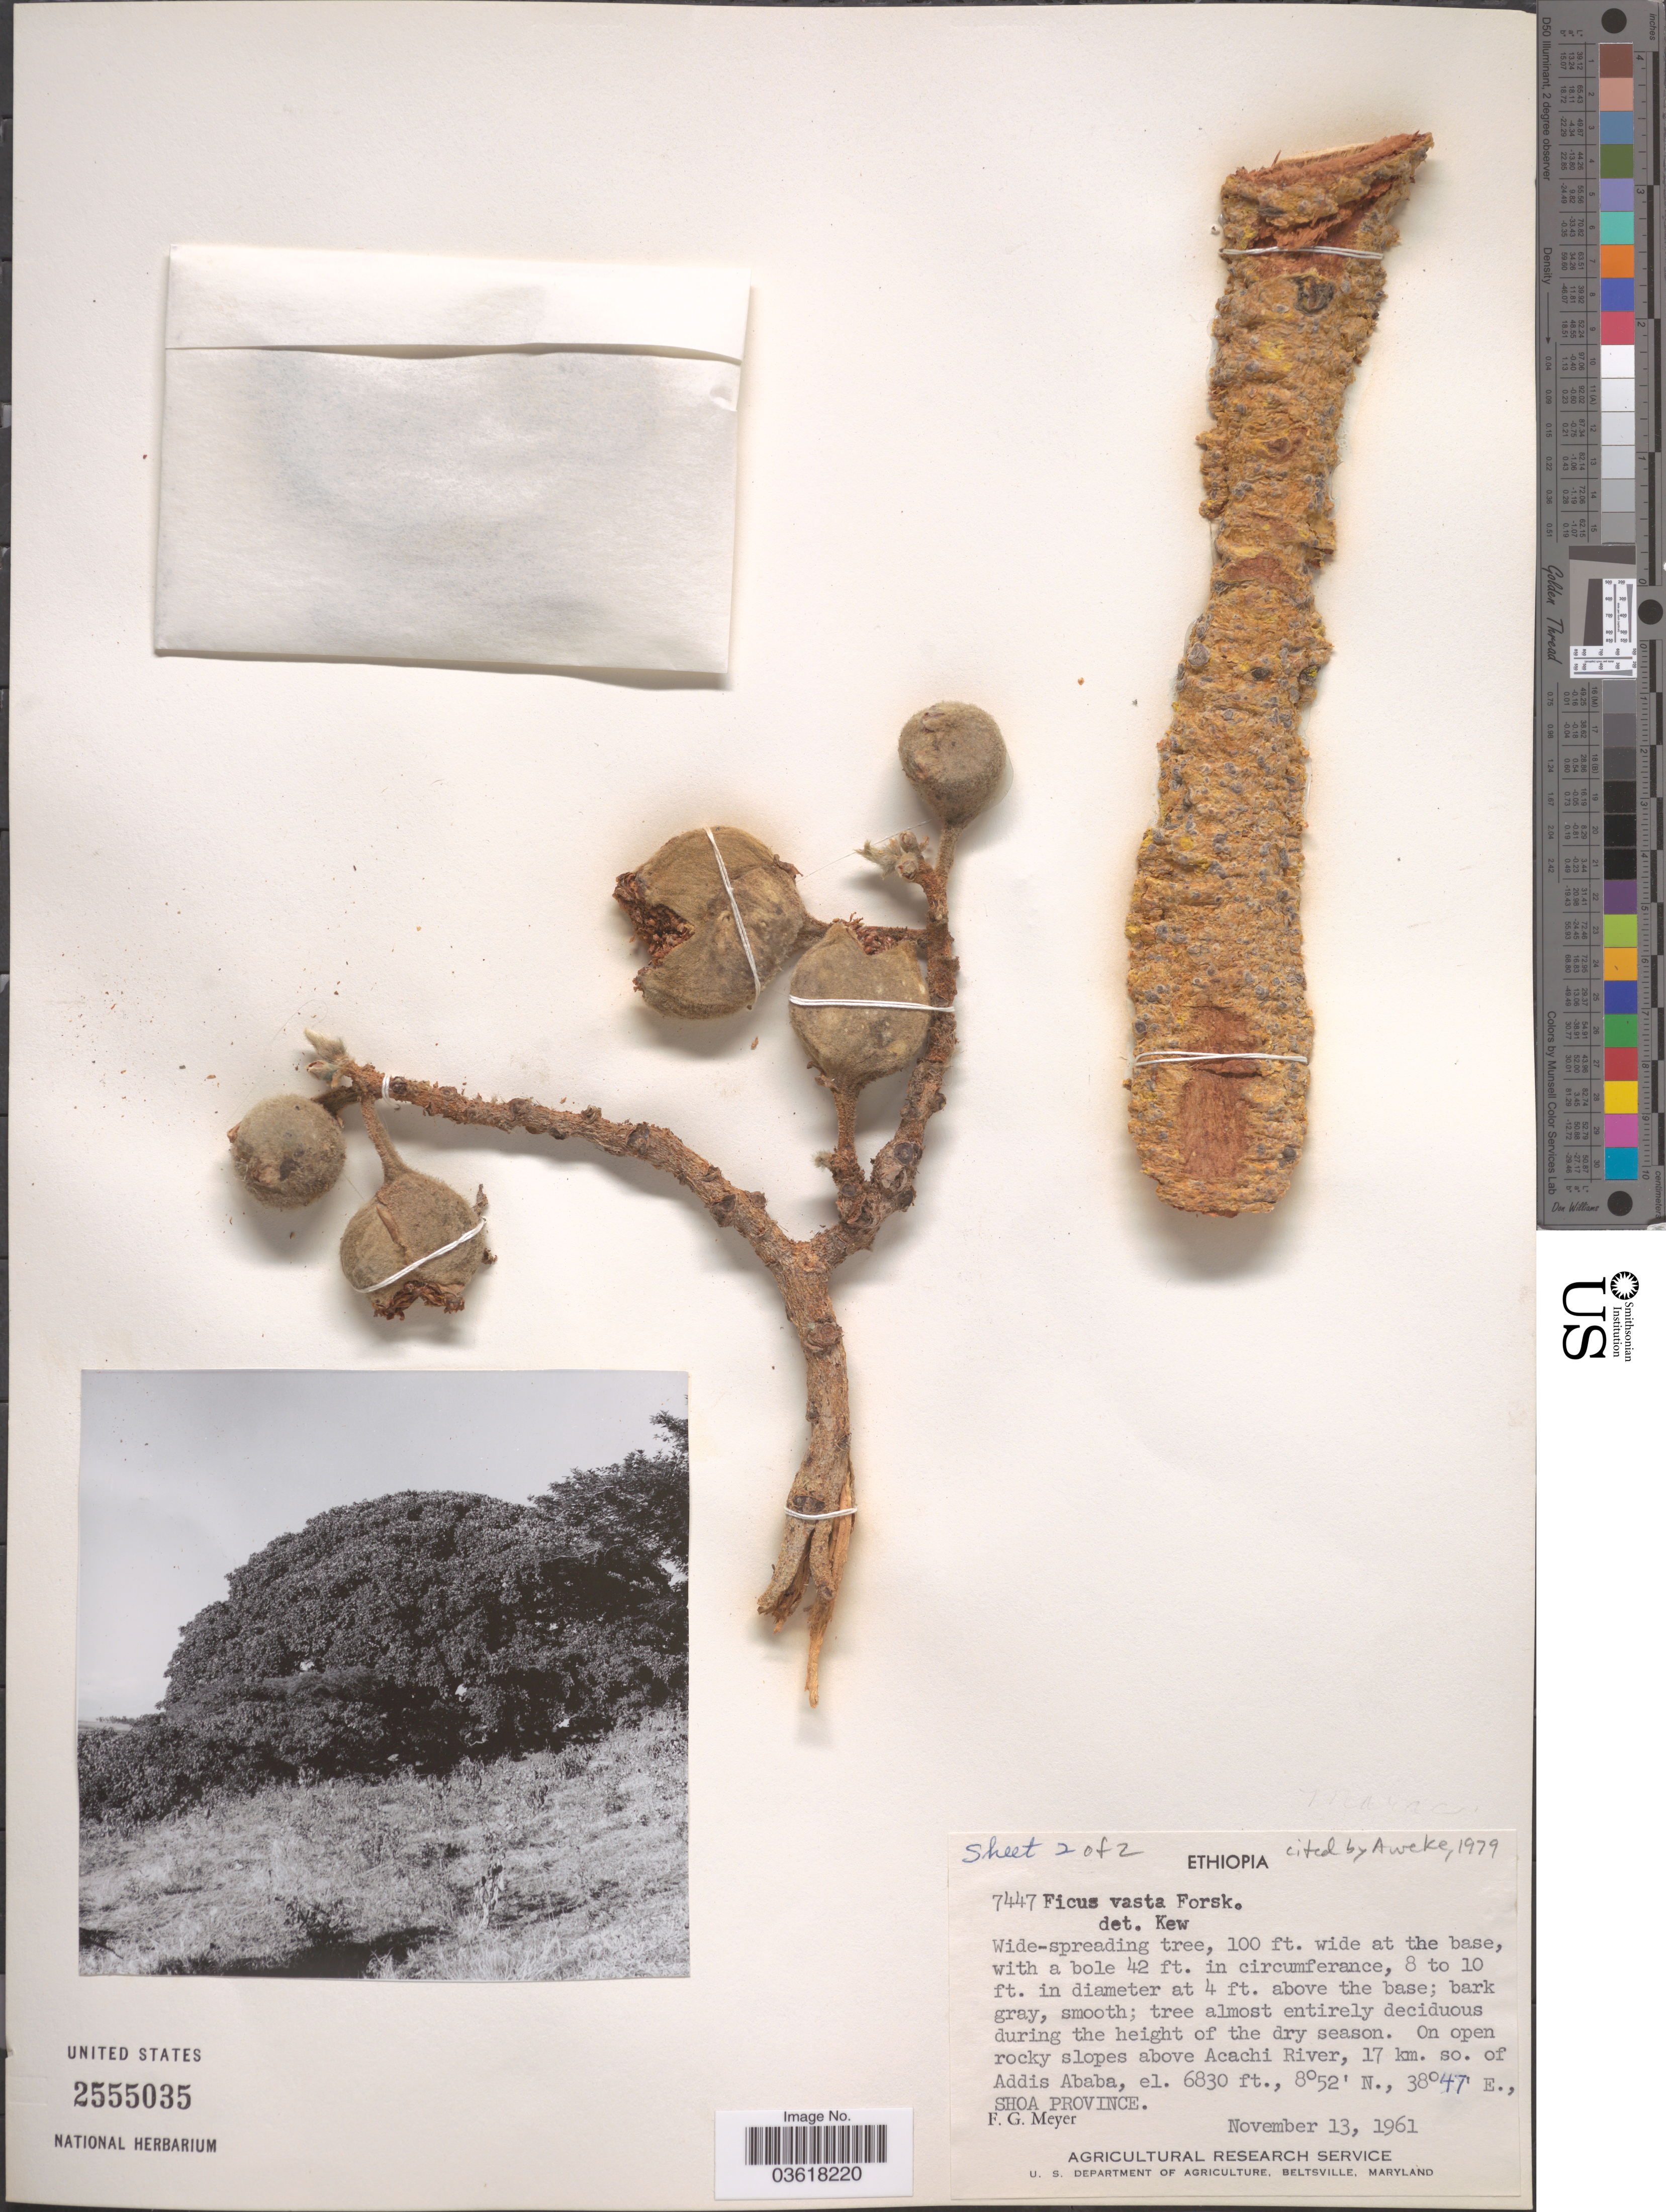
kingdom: Plantae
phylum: Tracheophyta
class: Magnoliopsida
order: Rosales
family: Moraceae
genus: Ficus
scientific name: Ficus vasta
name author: Forssk.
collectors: F. G. Meyer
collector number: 7447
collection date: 1961-11-13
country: Ethiopia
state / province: Addis Ababa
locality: Above Acachi River, 17 km. so. of Addis Ababa, Shoa Province.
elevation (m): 2082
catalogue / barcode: US 2555035